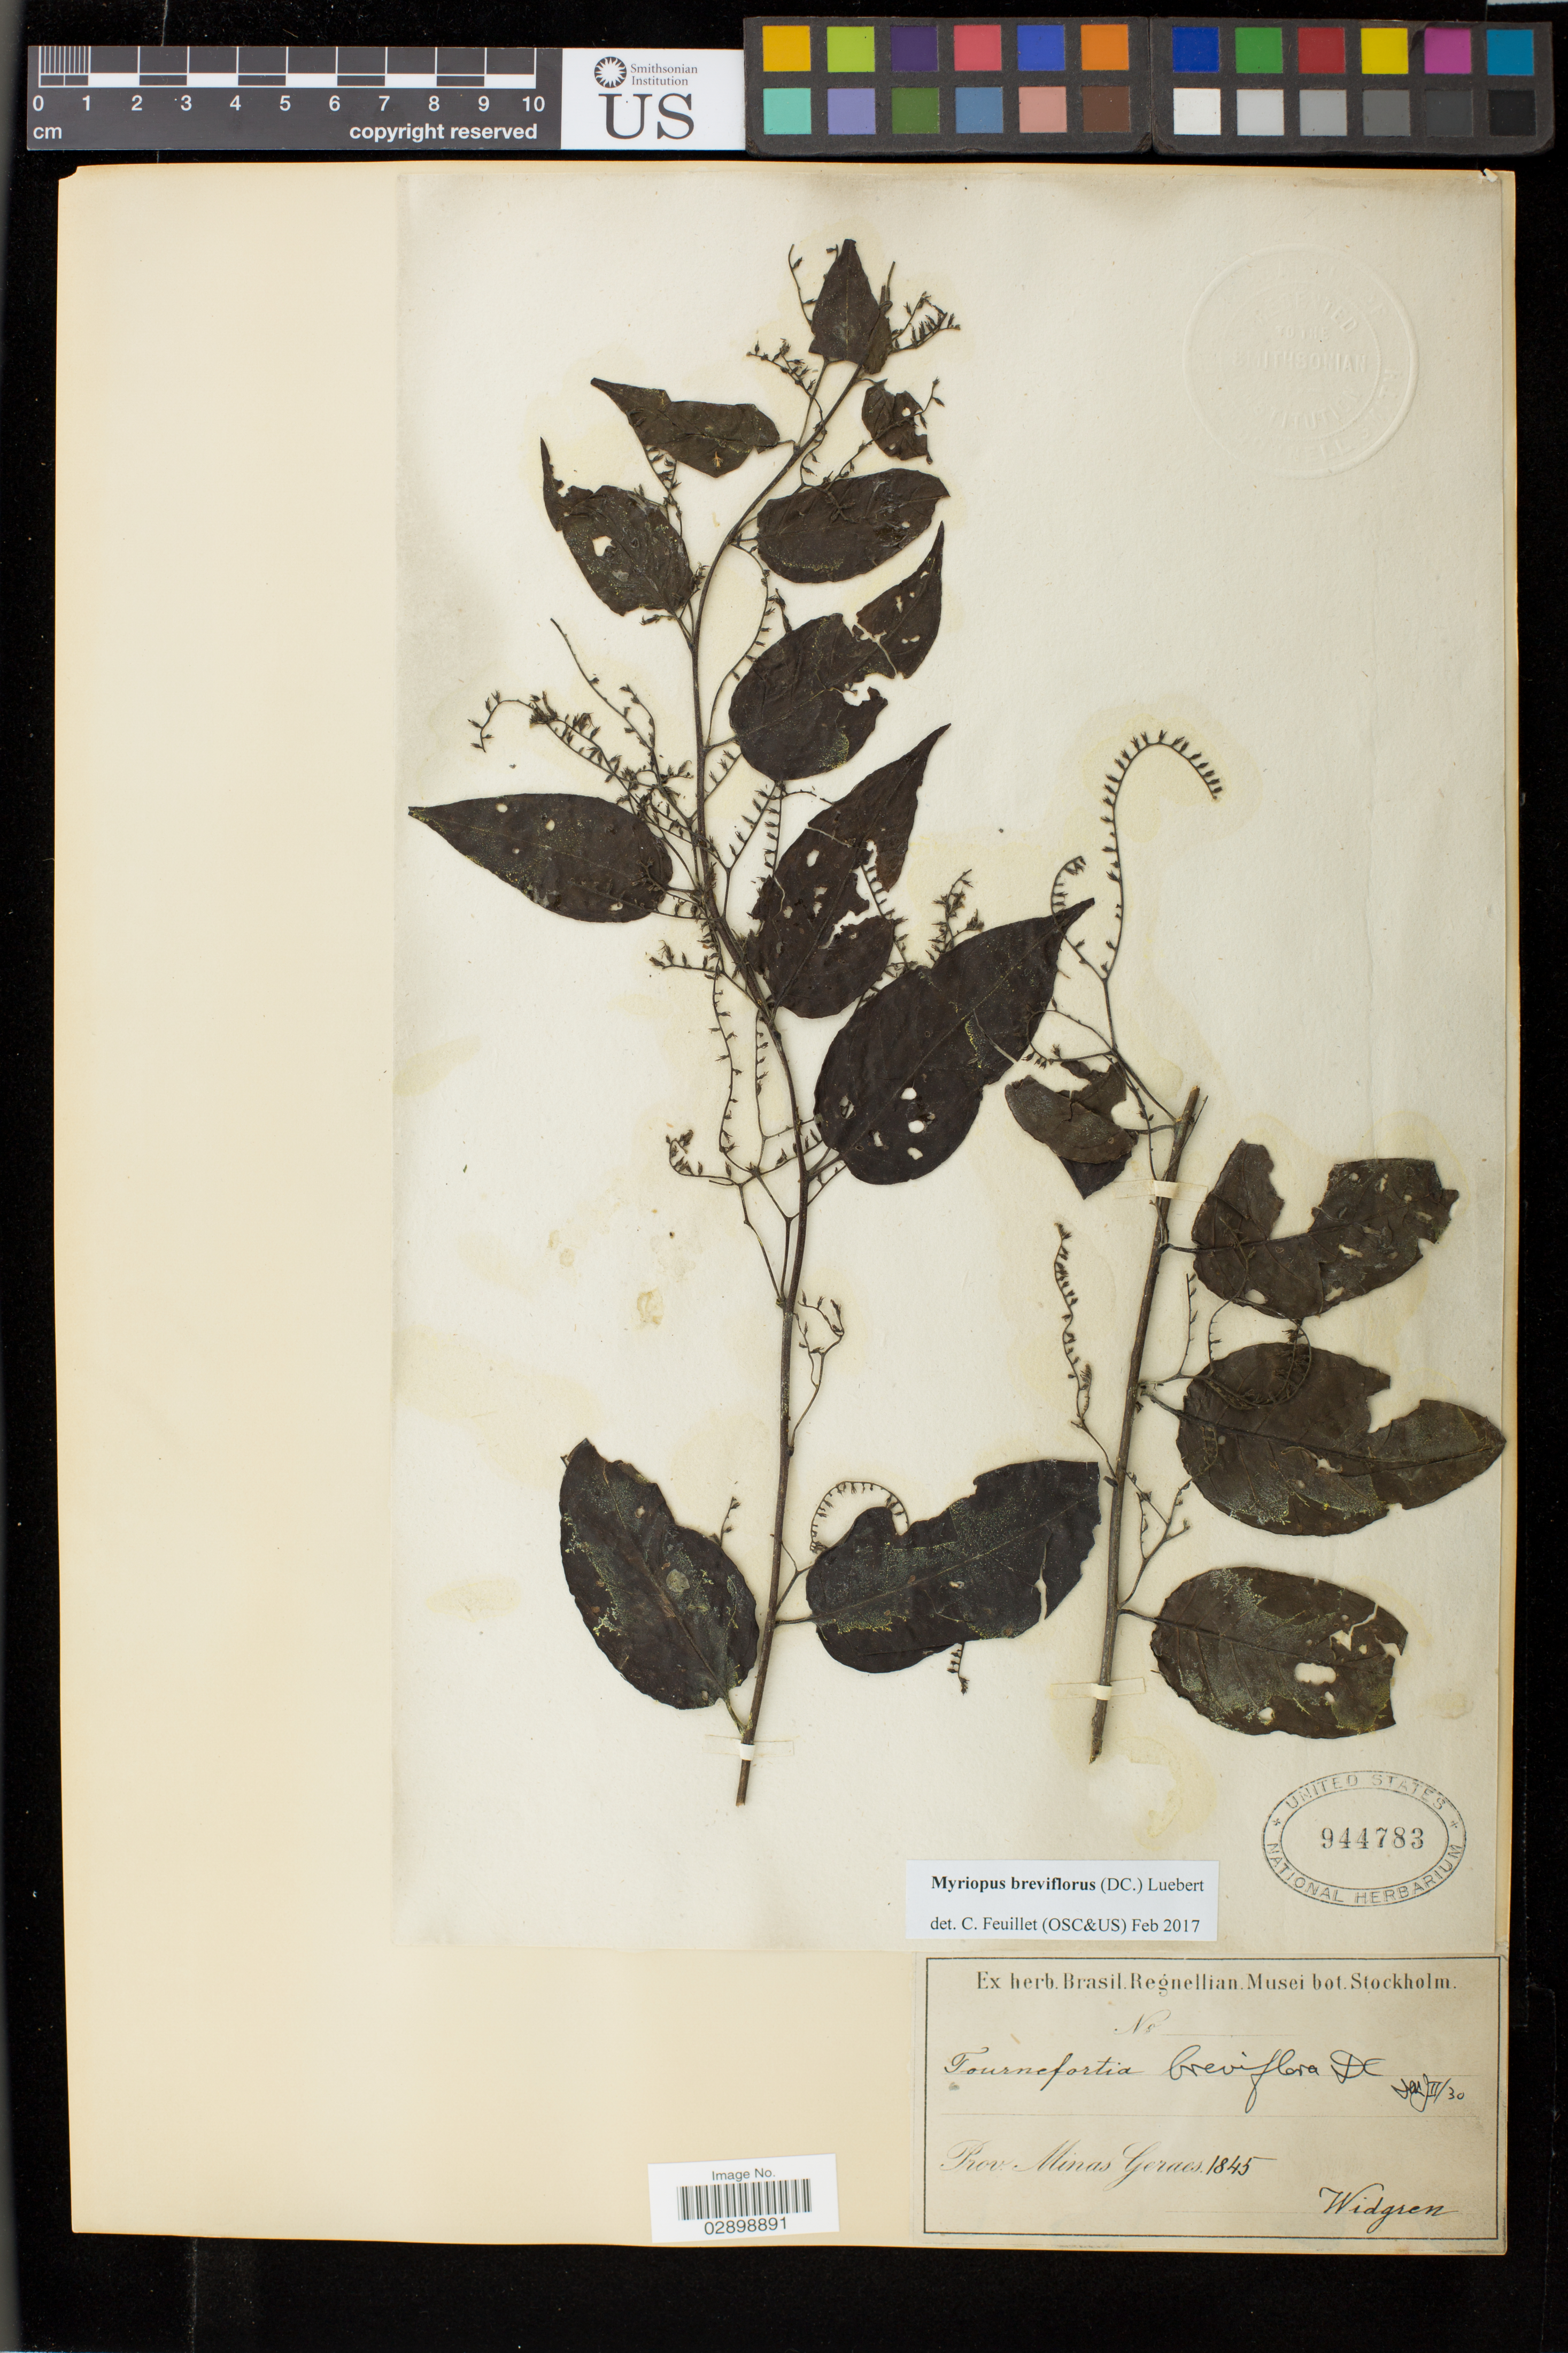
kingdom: Plantae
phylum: Tracheophyta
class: Magnoliopsida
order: Boraginales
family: Heliotropiaceae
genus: Myriopus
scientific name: Myriopus breviflorus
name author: (DC.)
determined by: Feuillet, C.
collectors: -- Widgren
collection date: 1845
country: Brazil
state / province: Minas Gerais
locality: Prov. Minas Geraes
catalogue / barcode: US 944783